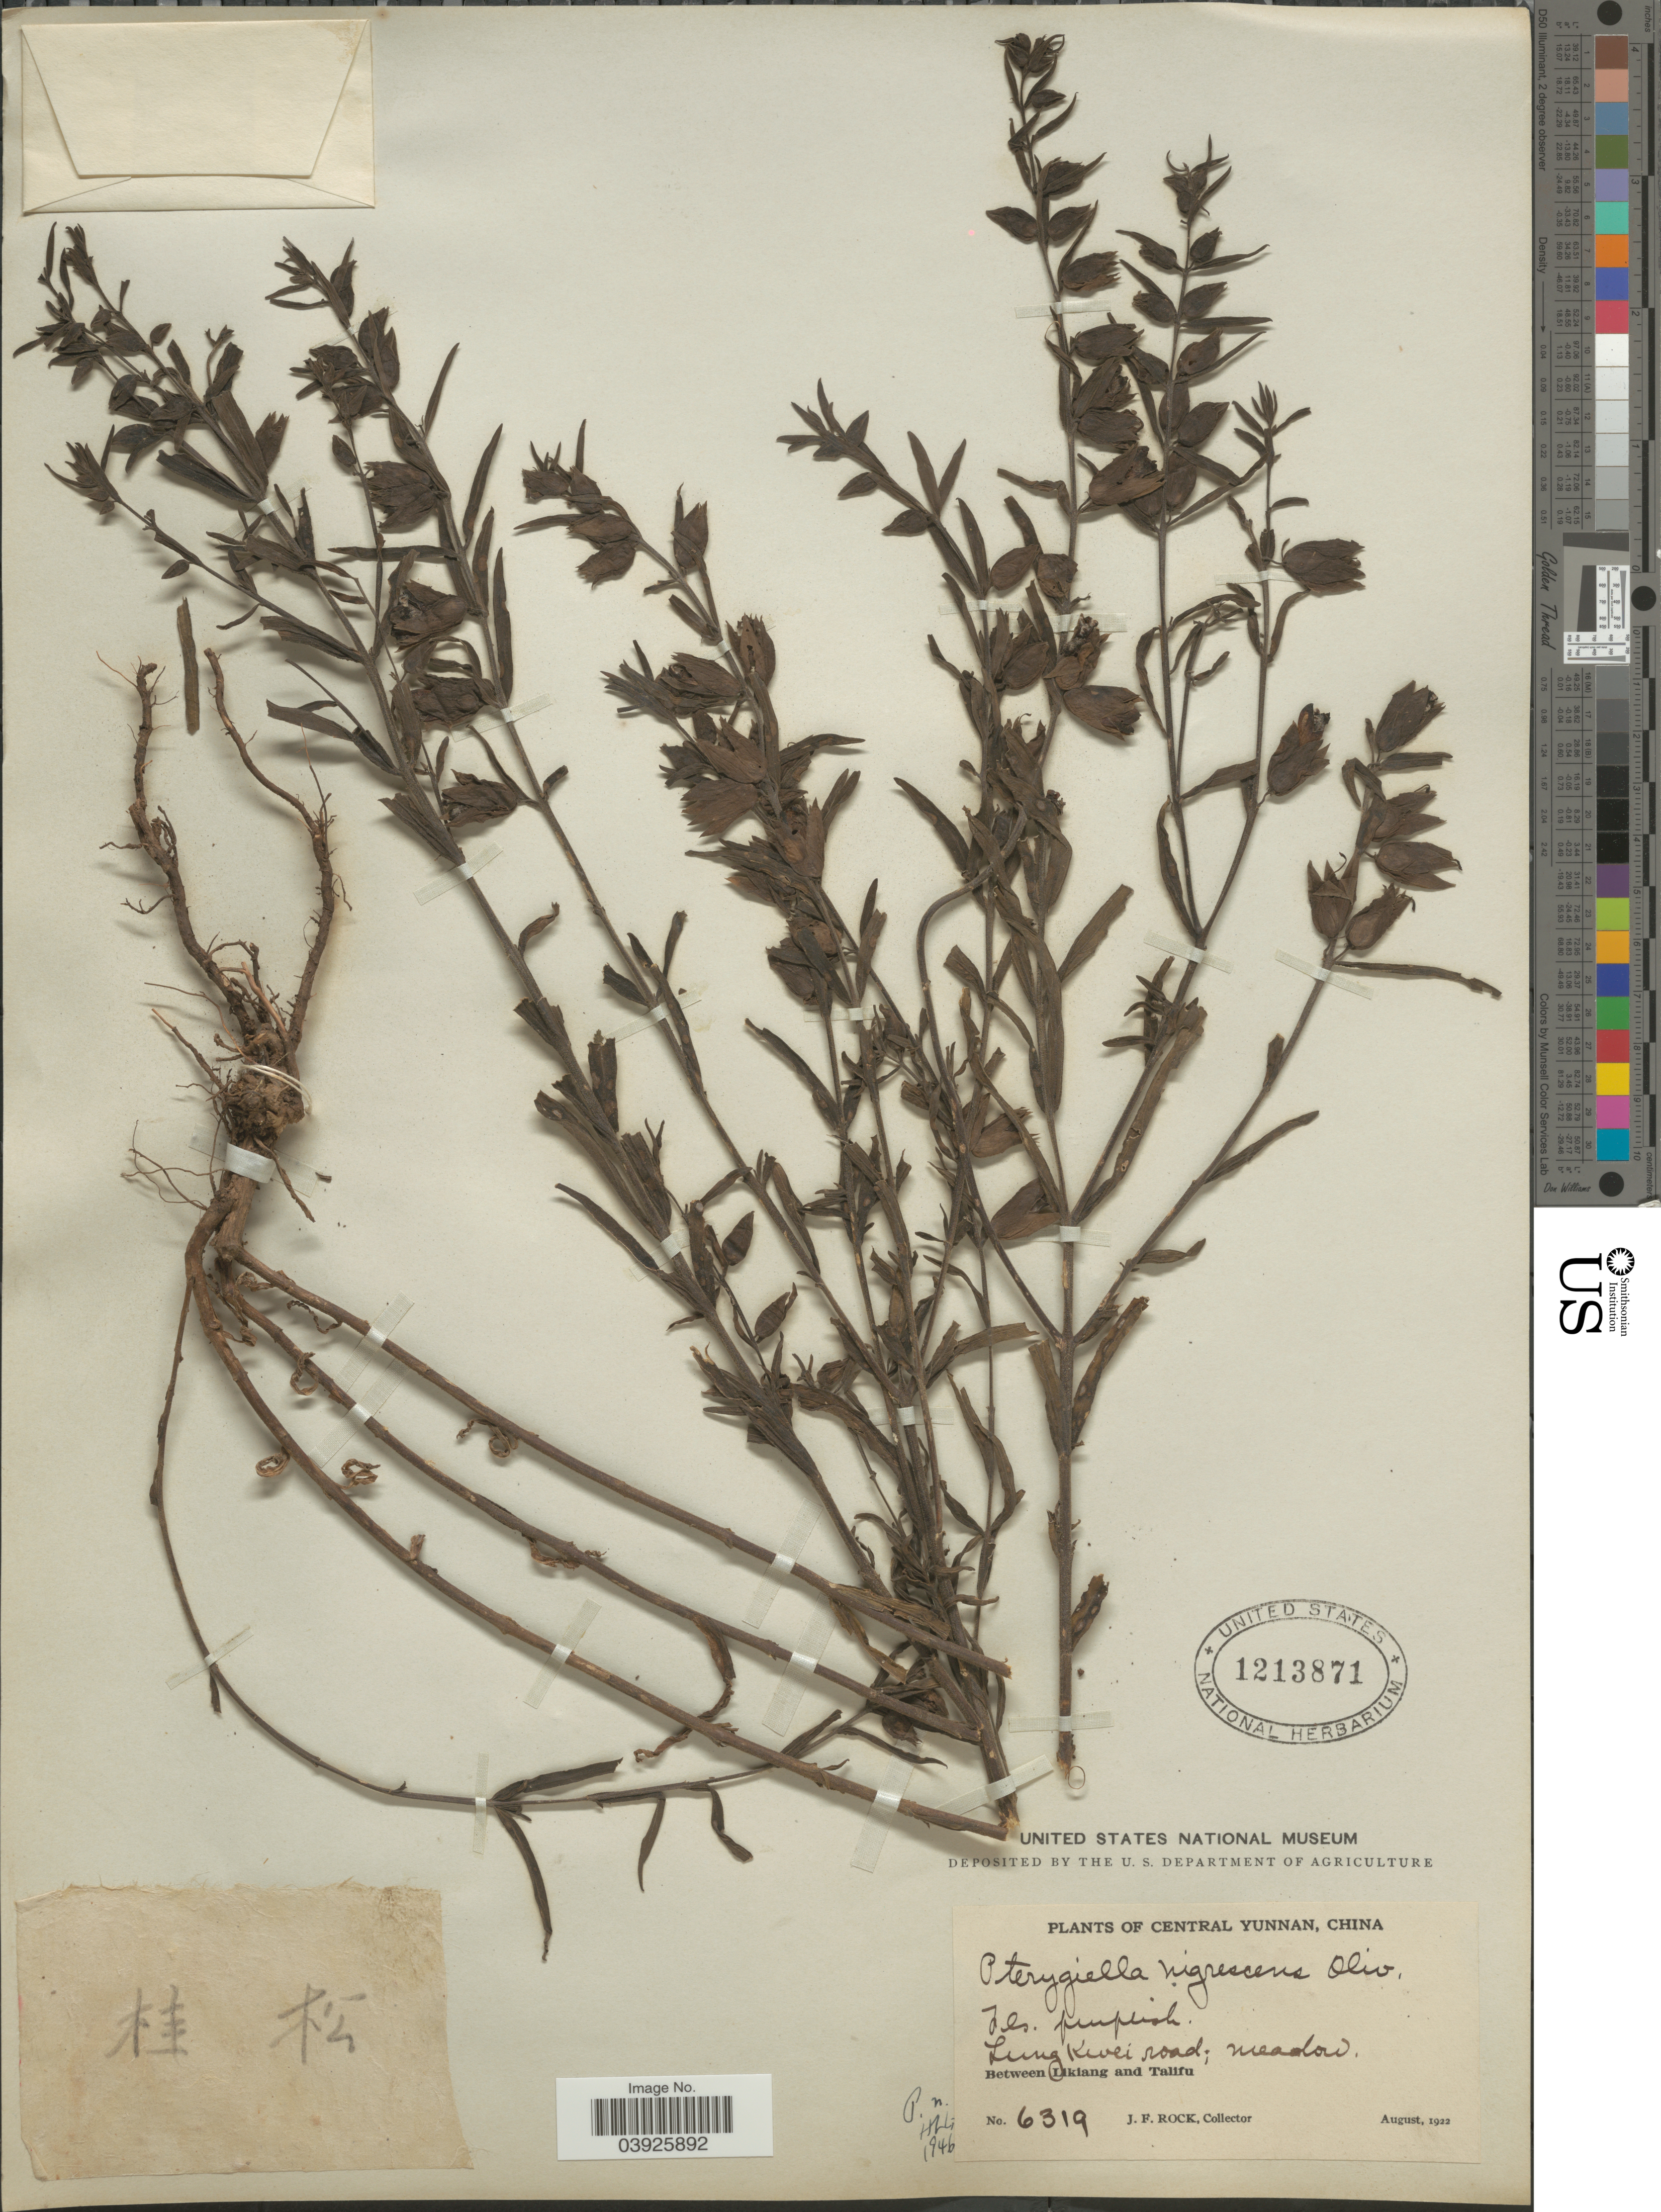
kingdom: Plantae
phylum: Tracheophyta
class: Magnoliopsida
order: Lamiales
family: Orobanchaceae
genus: Pterygiella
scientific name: Pterygiella nigrescens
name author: Oliv.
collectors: J. Rock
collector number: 6319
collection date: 1922-08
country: China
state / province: Yunnan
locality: Central Yunnan. Lung Kwei road; meadow. Between Likiang and Talifu.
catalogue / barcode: US 1213871